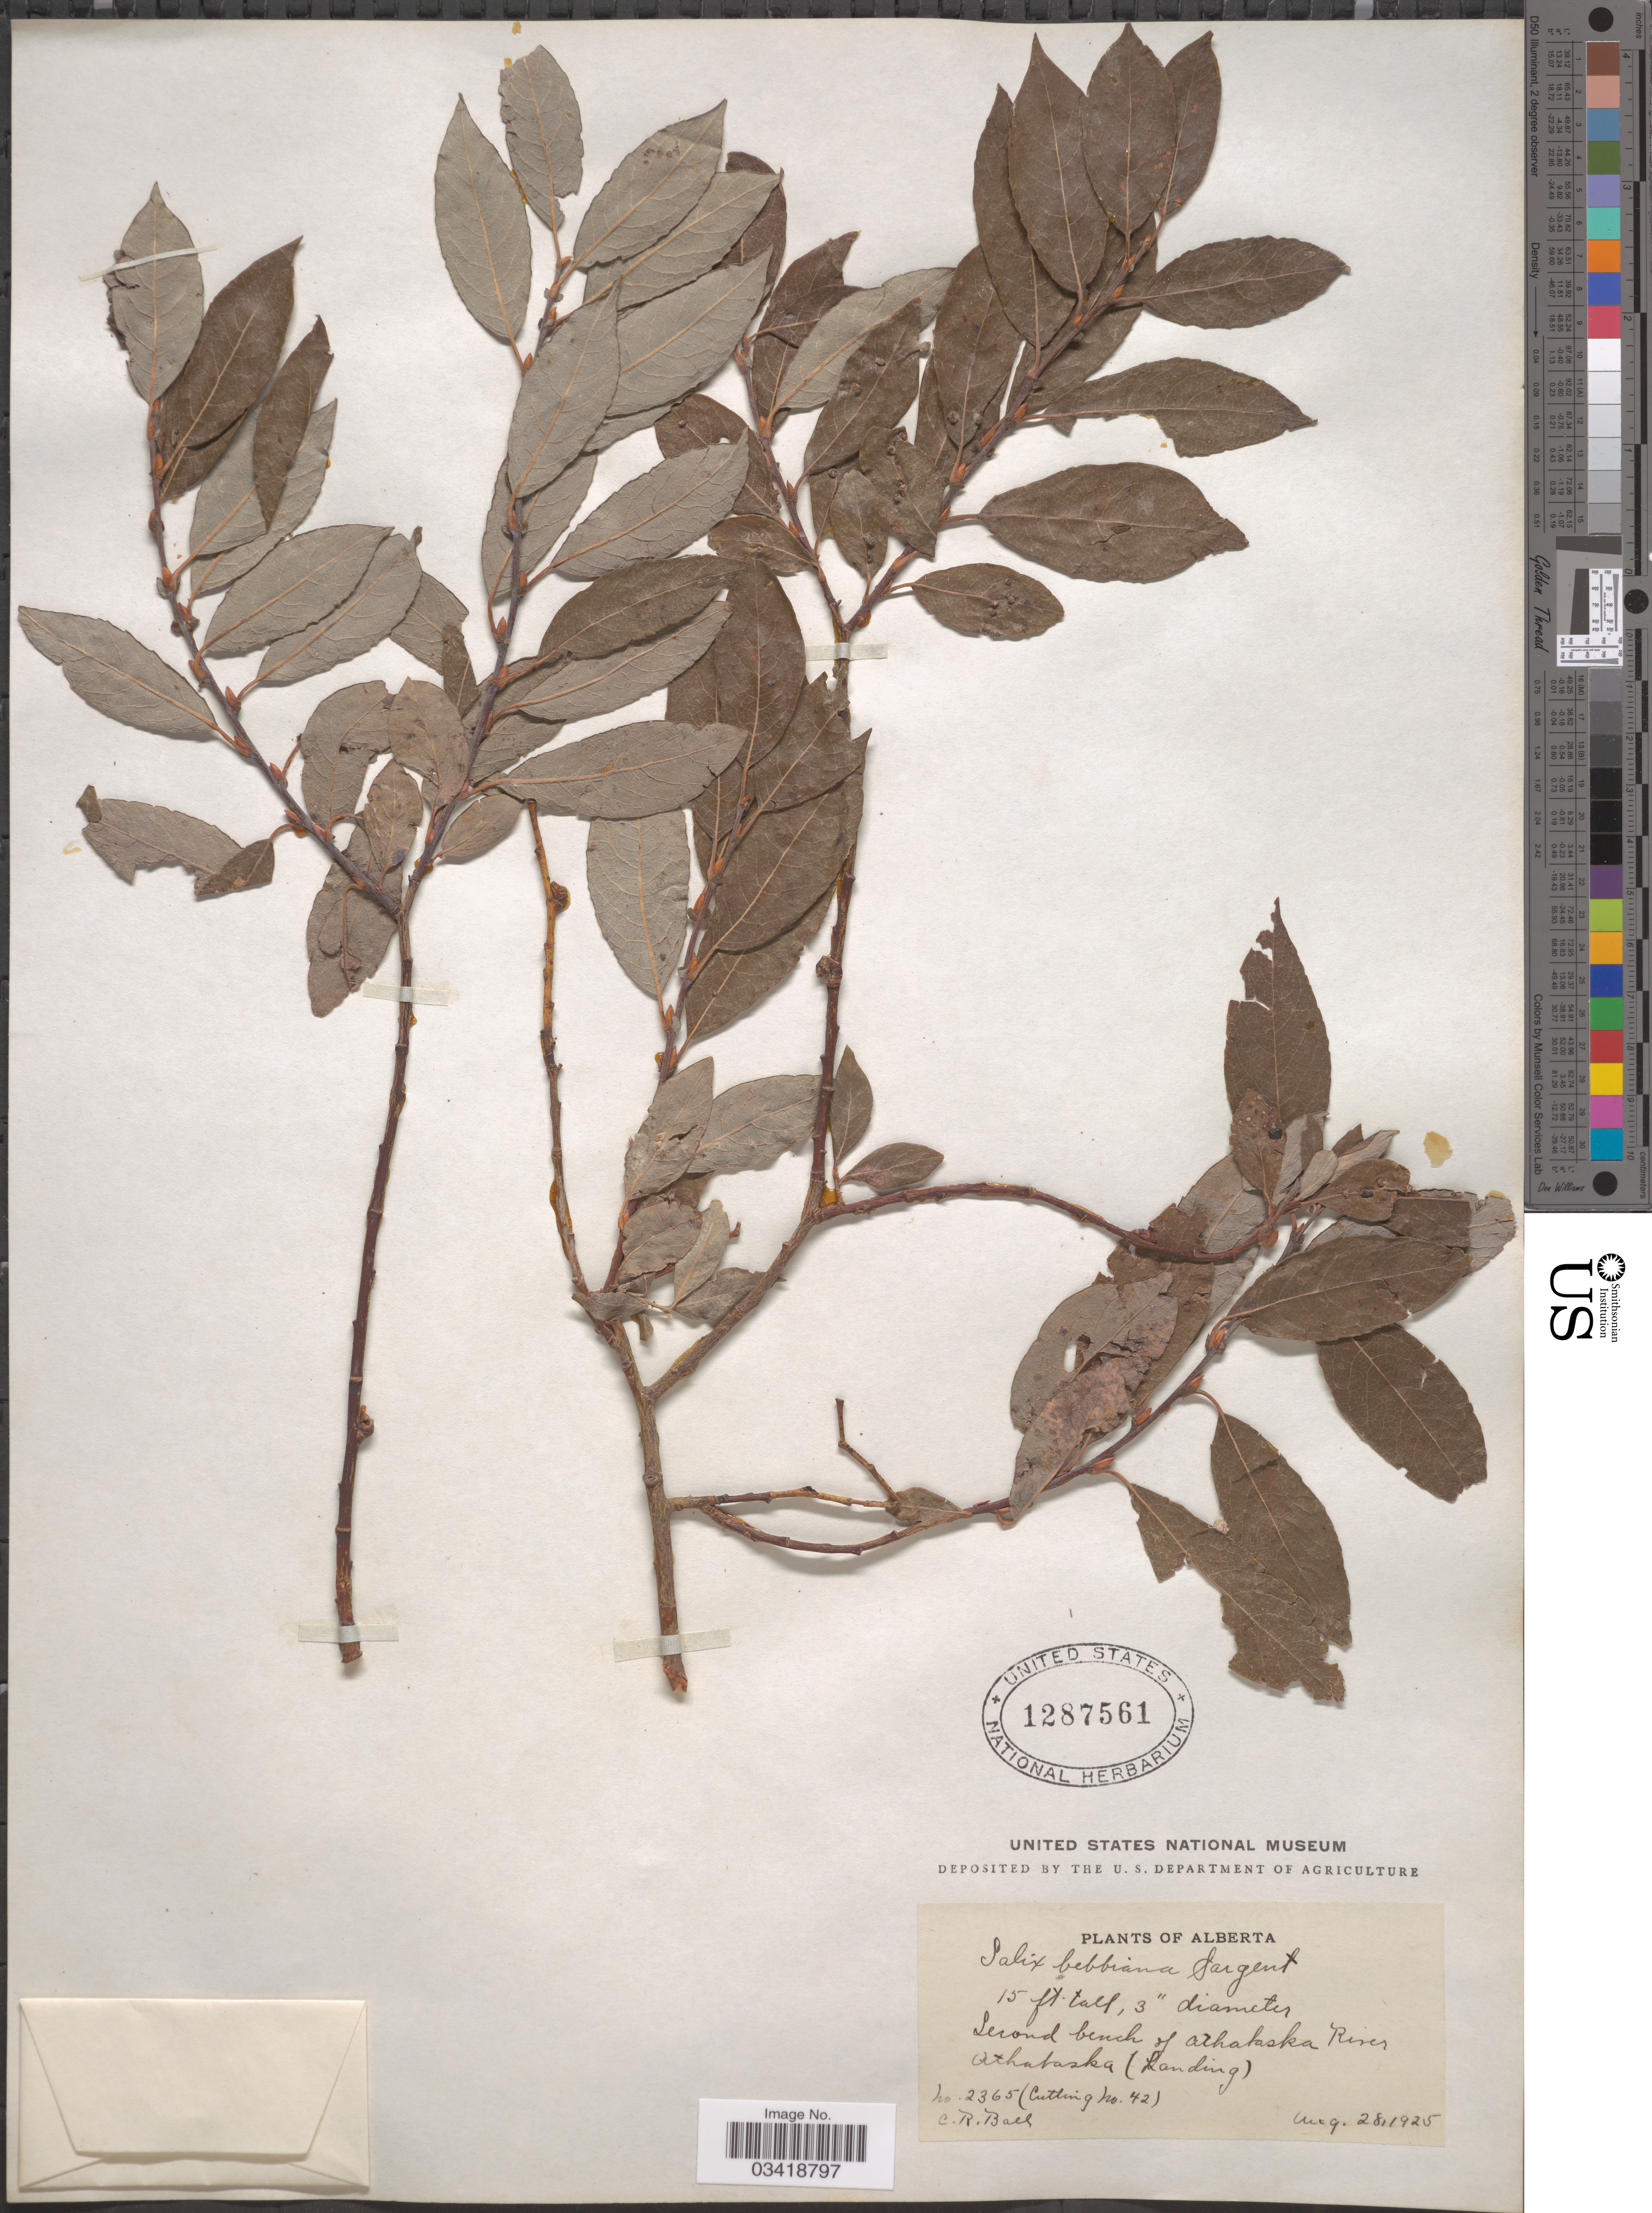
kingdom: Plantae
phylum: Tracheophyta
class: Magnoliopsida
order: Malpighiales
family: Salicaceae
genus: Salix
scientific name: Salix bebbiana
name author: Sarg.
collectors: C. R. Ball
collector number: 2365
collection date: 1925-08-28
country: Canada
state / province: Alberta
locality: Second bench of Athabaska River. Athabaska (Landing).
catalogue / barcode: US 1287561